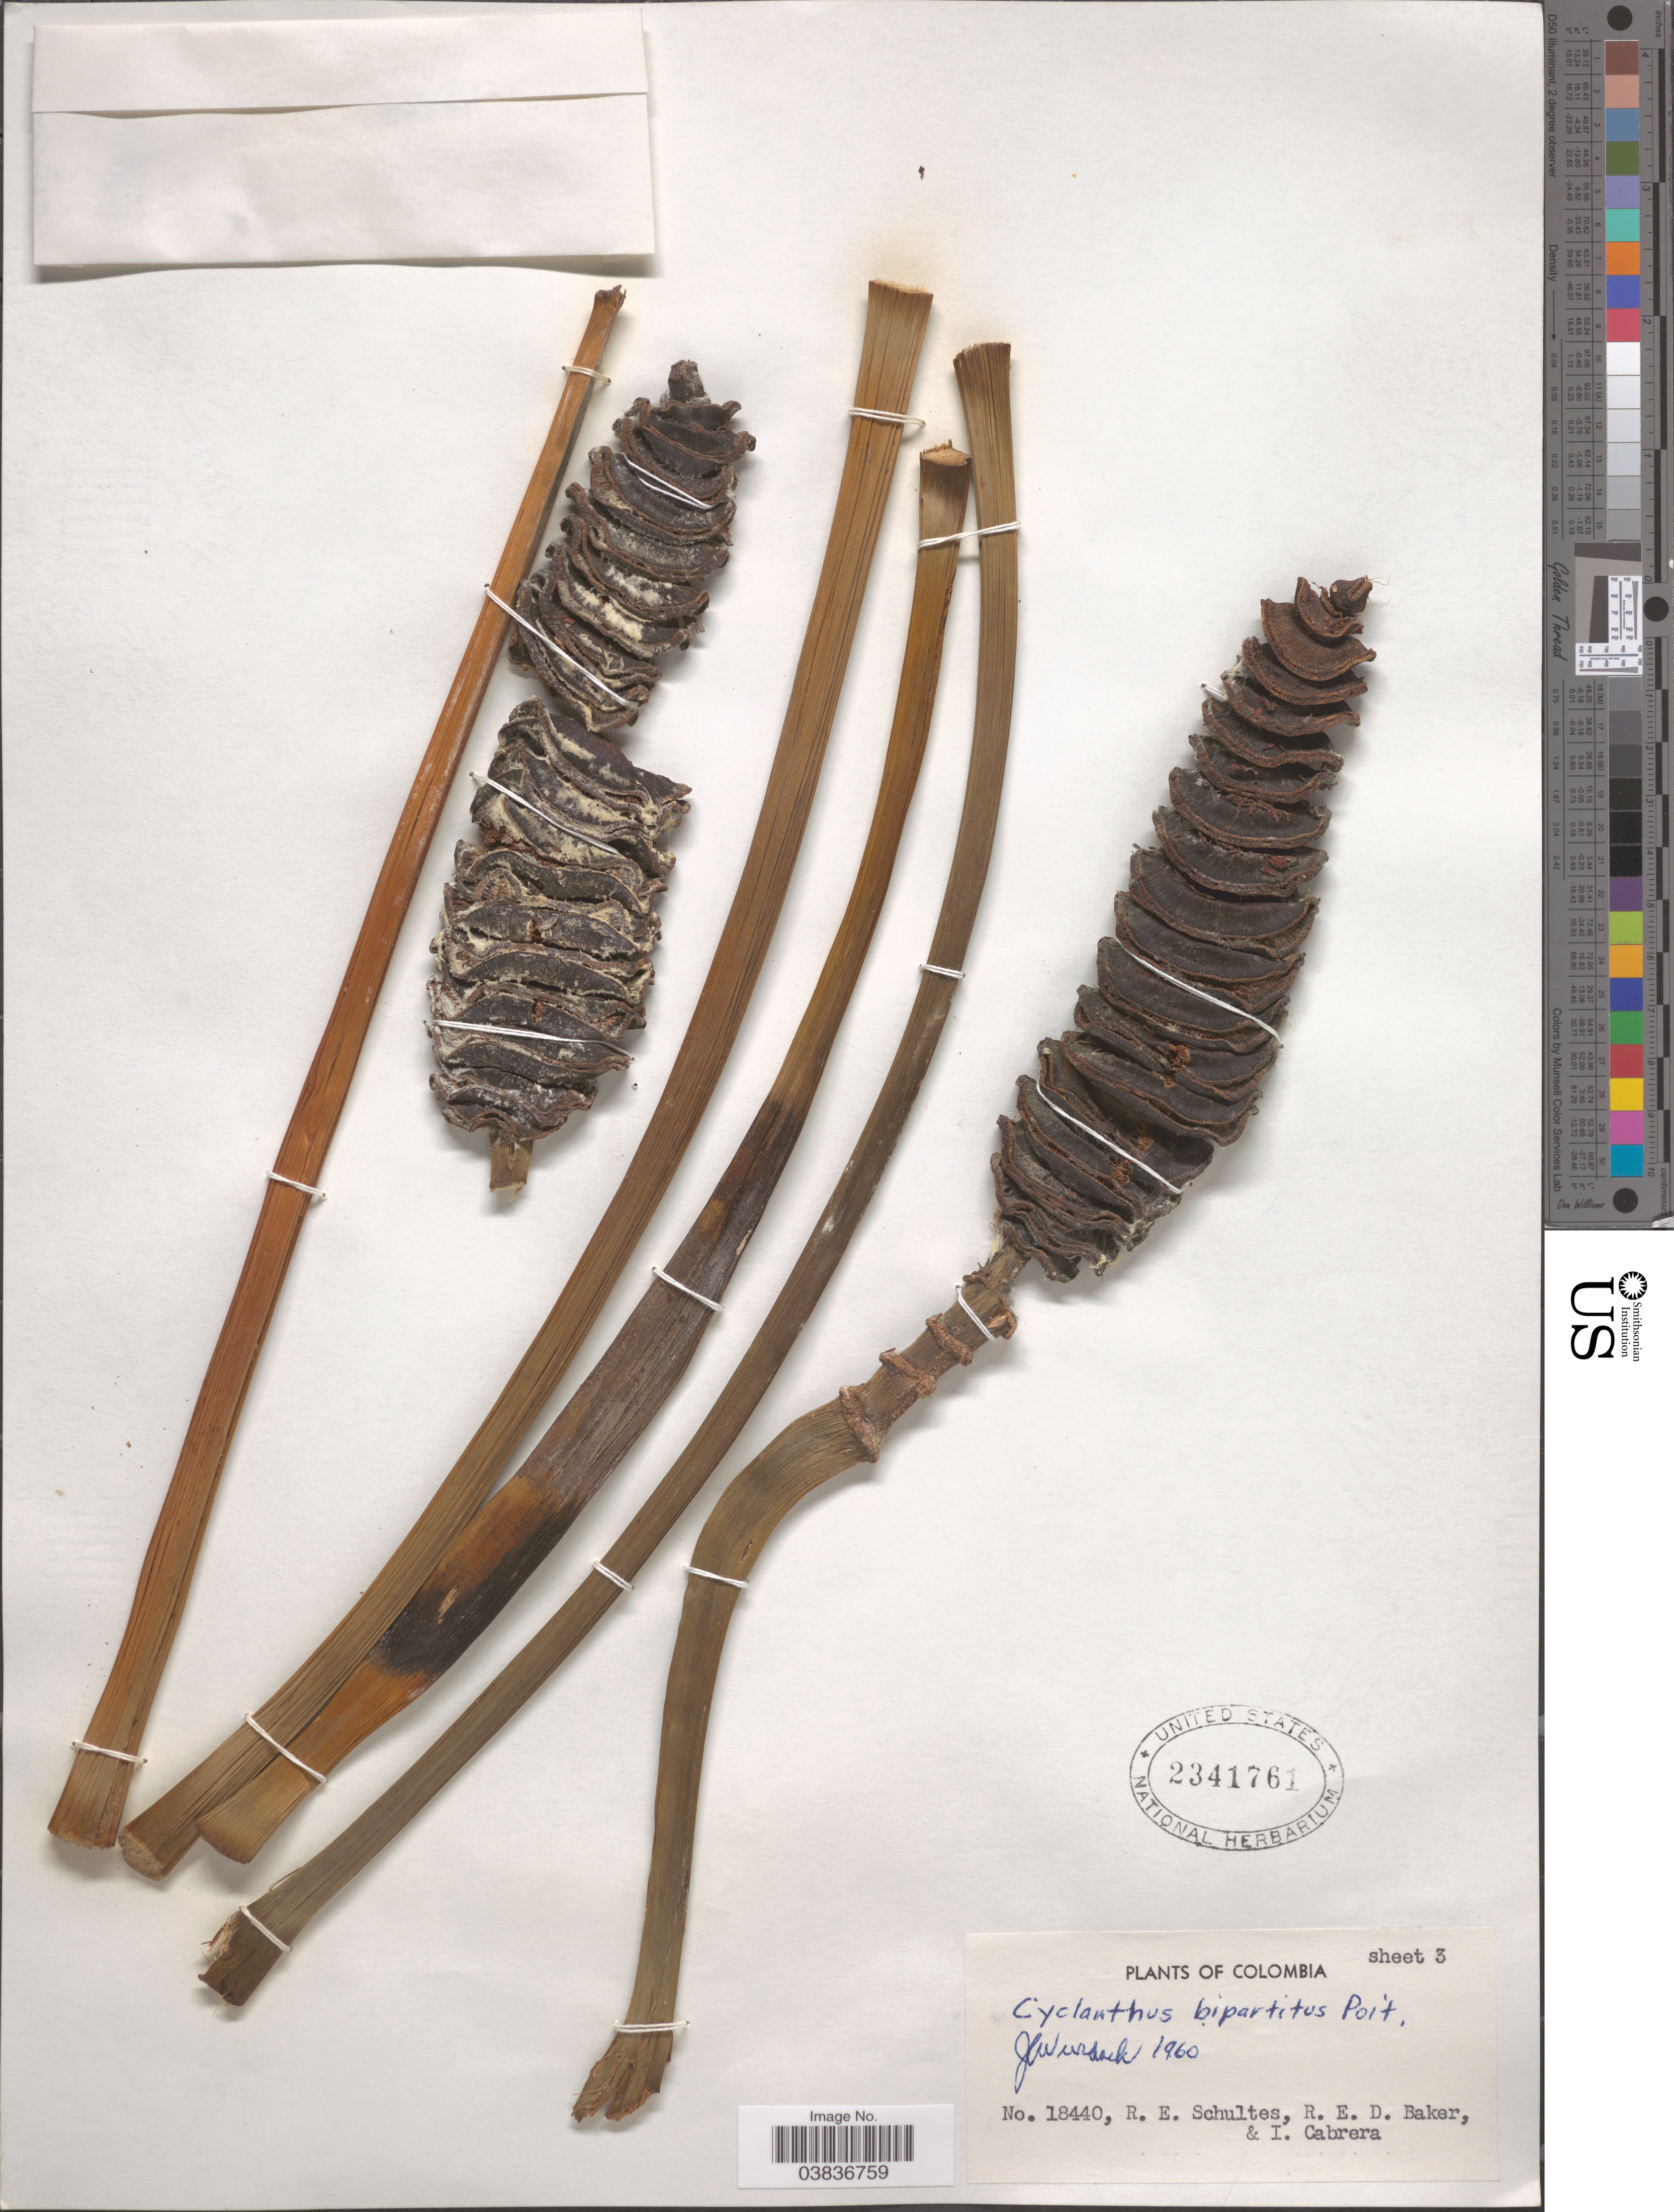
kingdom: Plantae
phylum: Tracheophyta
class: Liliopsida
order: Pandanales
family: Cyclanthaceae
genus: Cyclanthus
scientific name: Cyclanthus bipartitus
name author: Poit. ex A. Rich.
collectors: R. E. Schultes, R. E. D. Baker & I. Cabrera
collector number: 18440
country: Colombia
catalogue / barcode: US 2341761